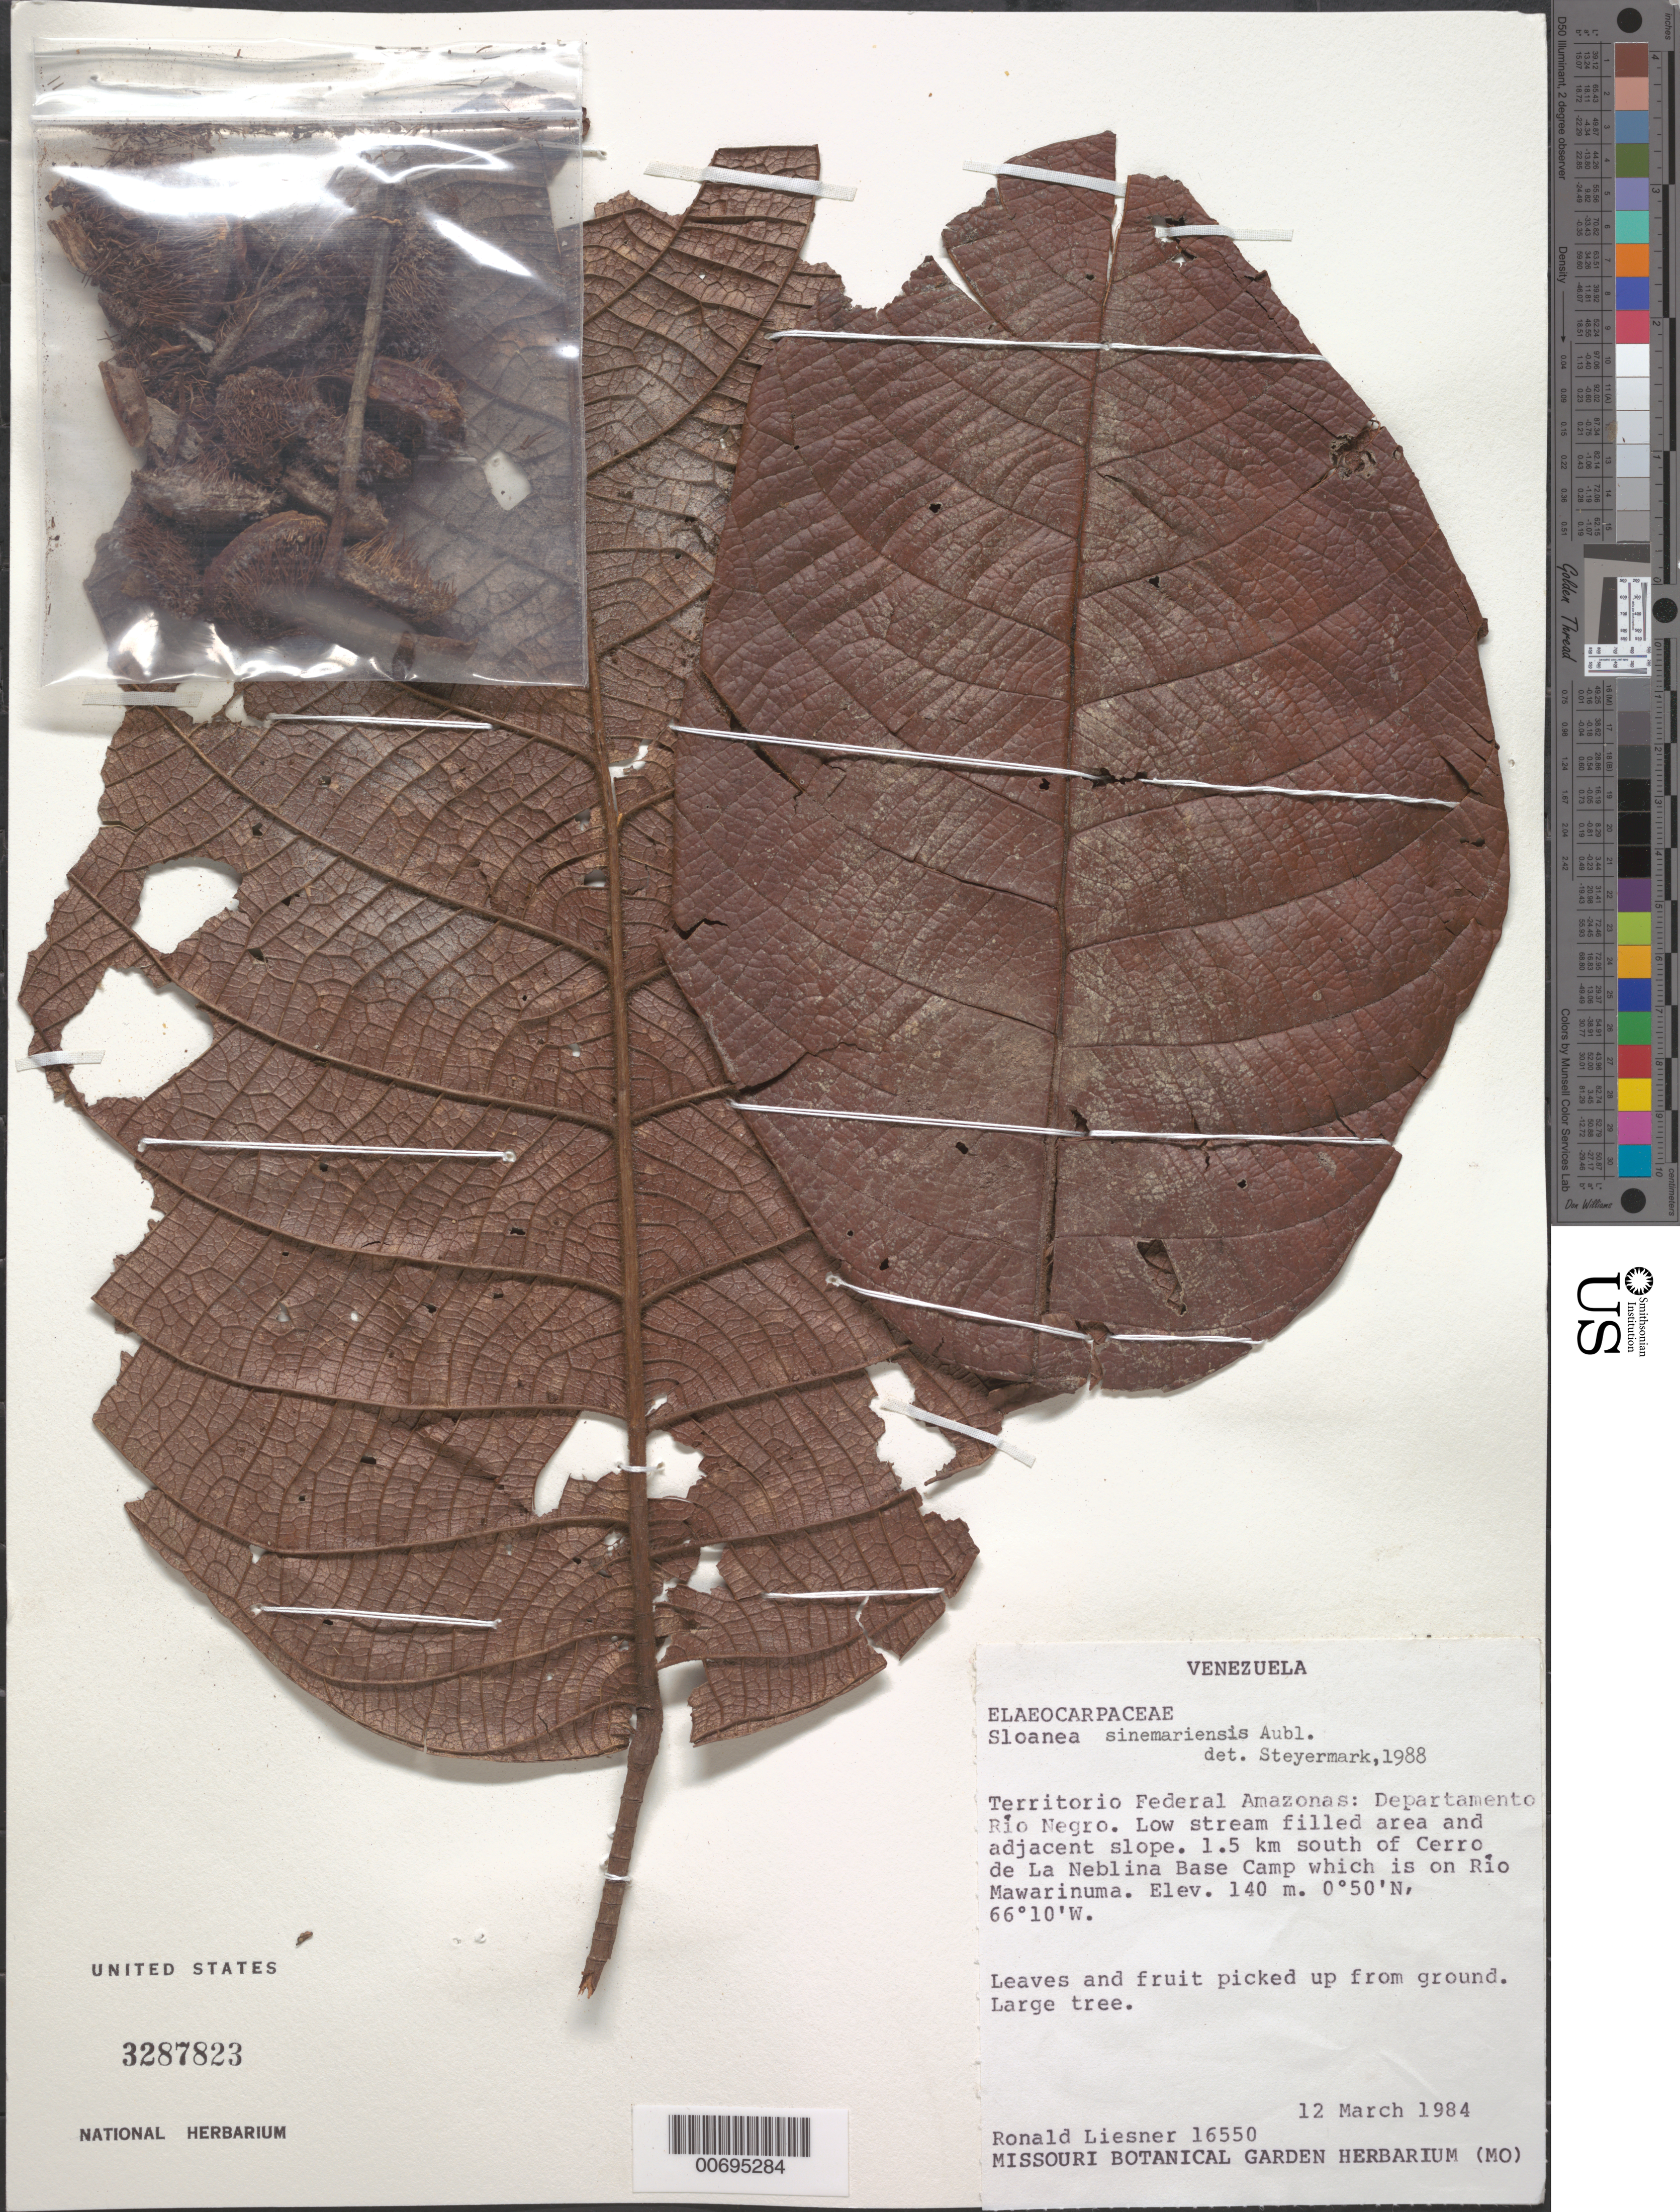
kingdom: Plantae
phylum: Tracheophyta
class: Magnoliopsida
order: Oxalidales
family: Elaeocarpaceae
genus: Sloanea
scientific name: Sloanea sinemariensis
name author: Aubl.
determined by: Steyermark, Julian A., (VEN)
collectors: R. L. Liesner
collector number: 16550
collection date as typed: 12-Mar-84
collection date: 1984-03-12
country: Venezuela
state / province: Amazonas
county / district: Río Negro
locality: Río Mawarinuma, 1.5 km S of Cerro de La Neblina Base Camp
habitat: Low streamfilled area and adjacent slope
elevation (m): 140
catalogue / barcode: US 3287823